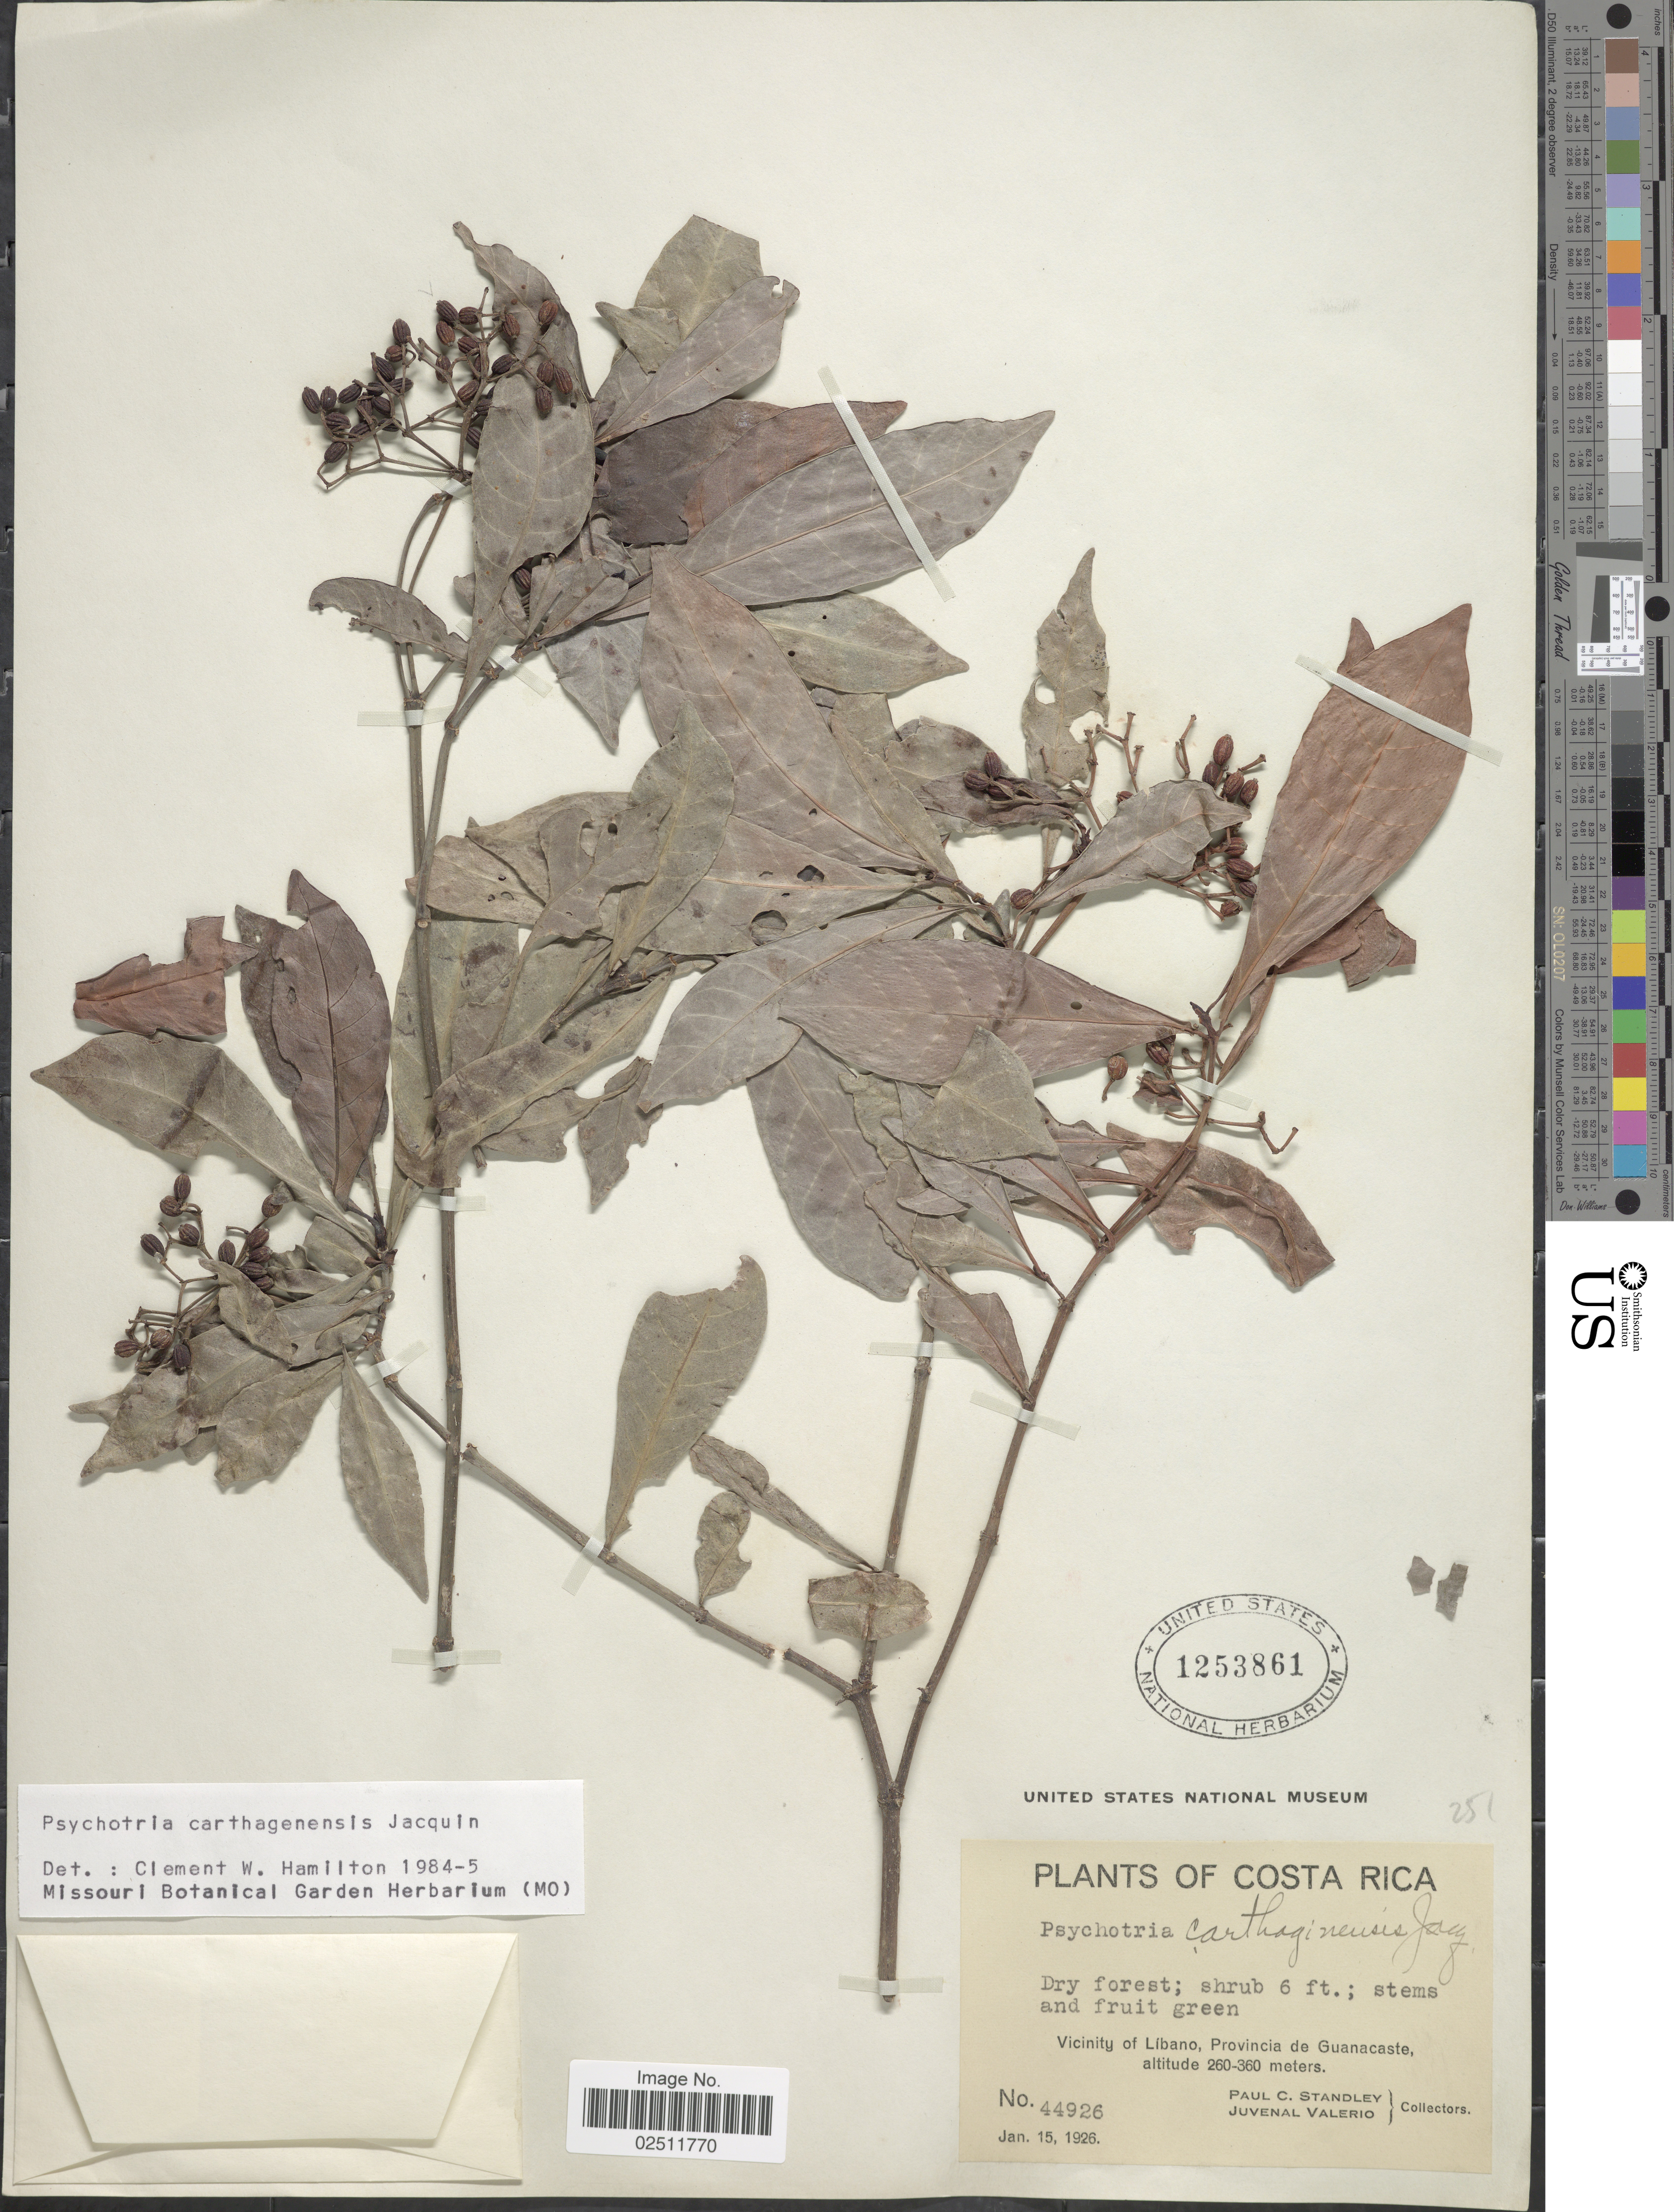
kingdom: Plantae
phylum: Tracheophyta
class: Magnoliopsida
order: Gentianales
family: Rubiaceae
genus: Psychotria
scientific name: Psychotria carthagenensis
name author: Jacq.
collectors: P. C. Standley & J. Valerio R.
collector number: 44926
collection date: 1926-01-15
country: Costa Rica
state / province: Guanacaste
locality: Vicinity of Libano.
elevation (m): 260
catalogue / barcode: US 1253861